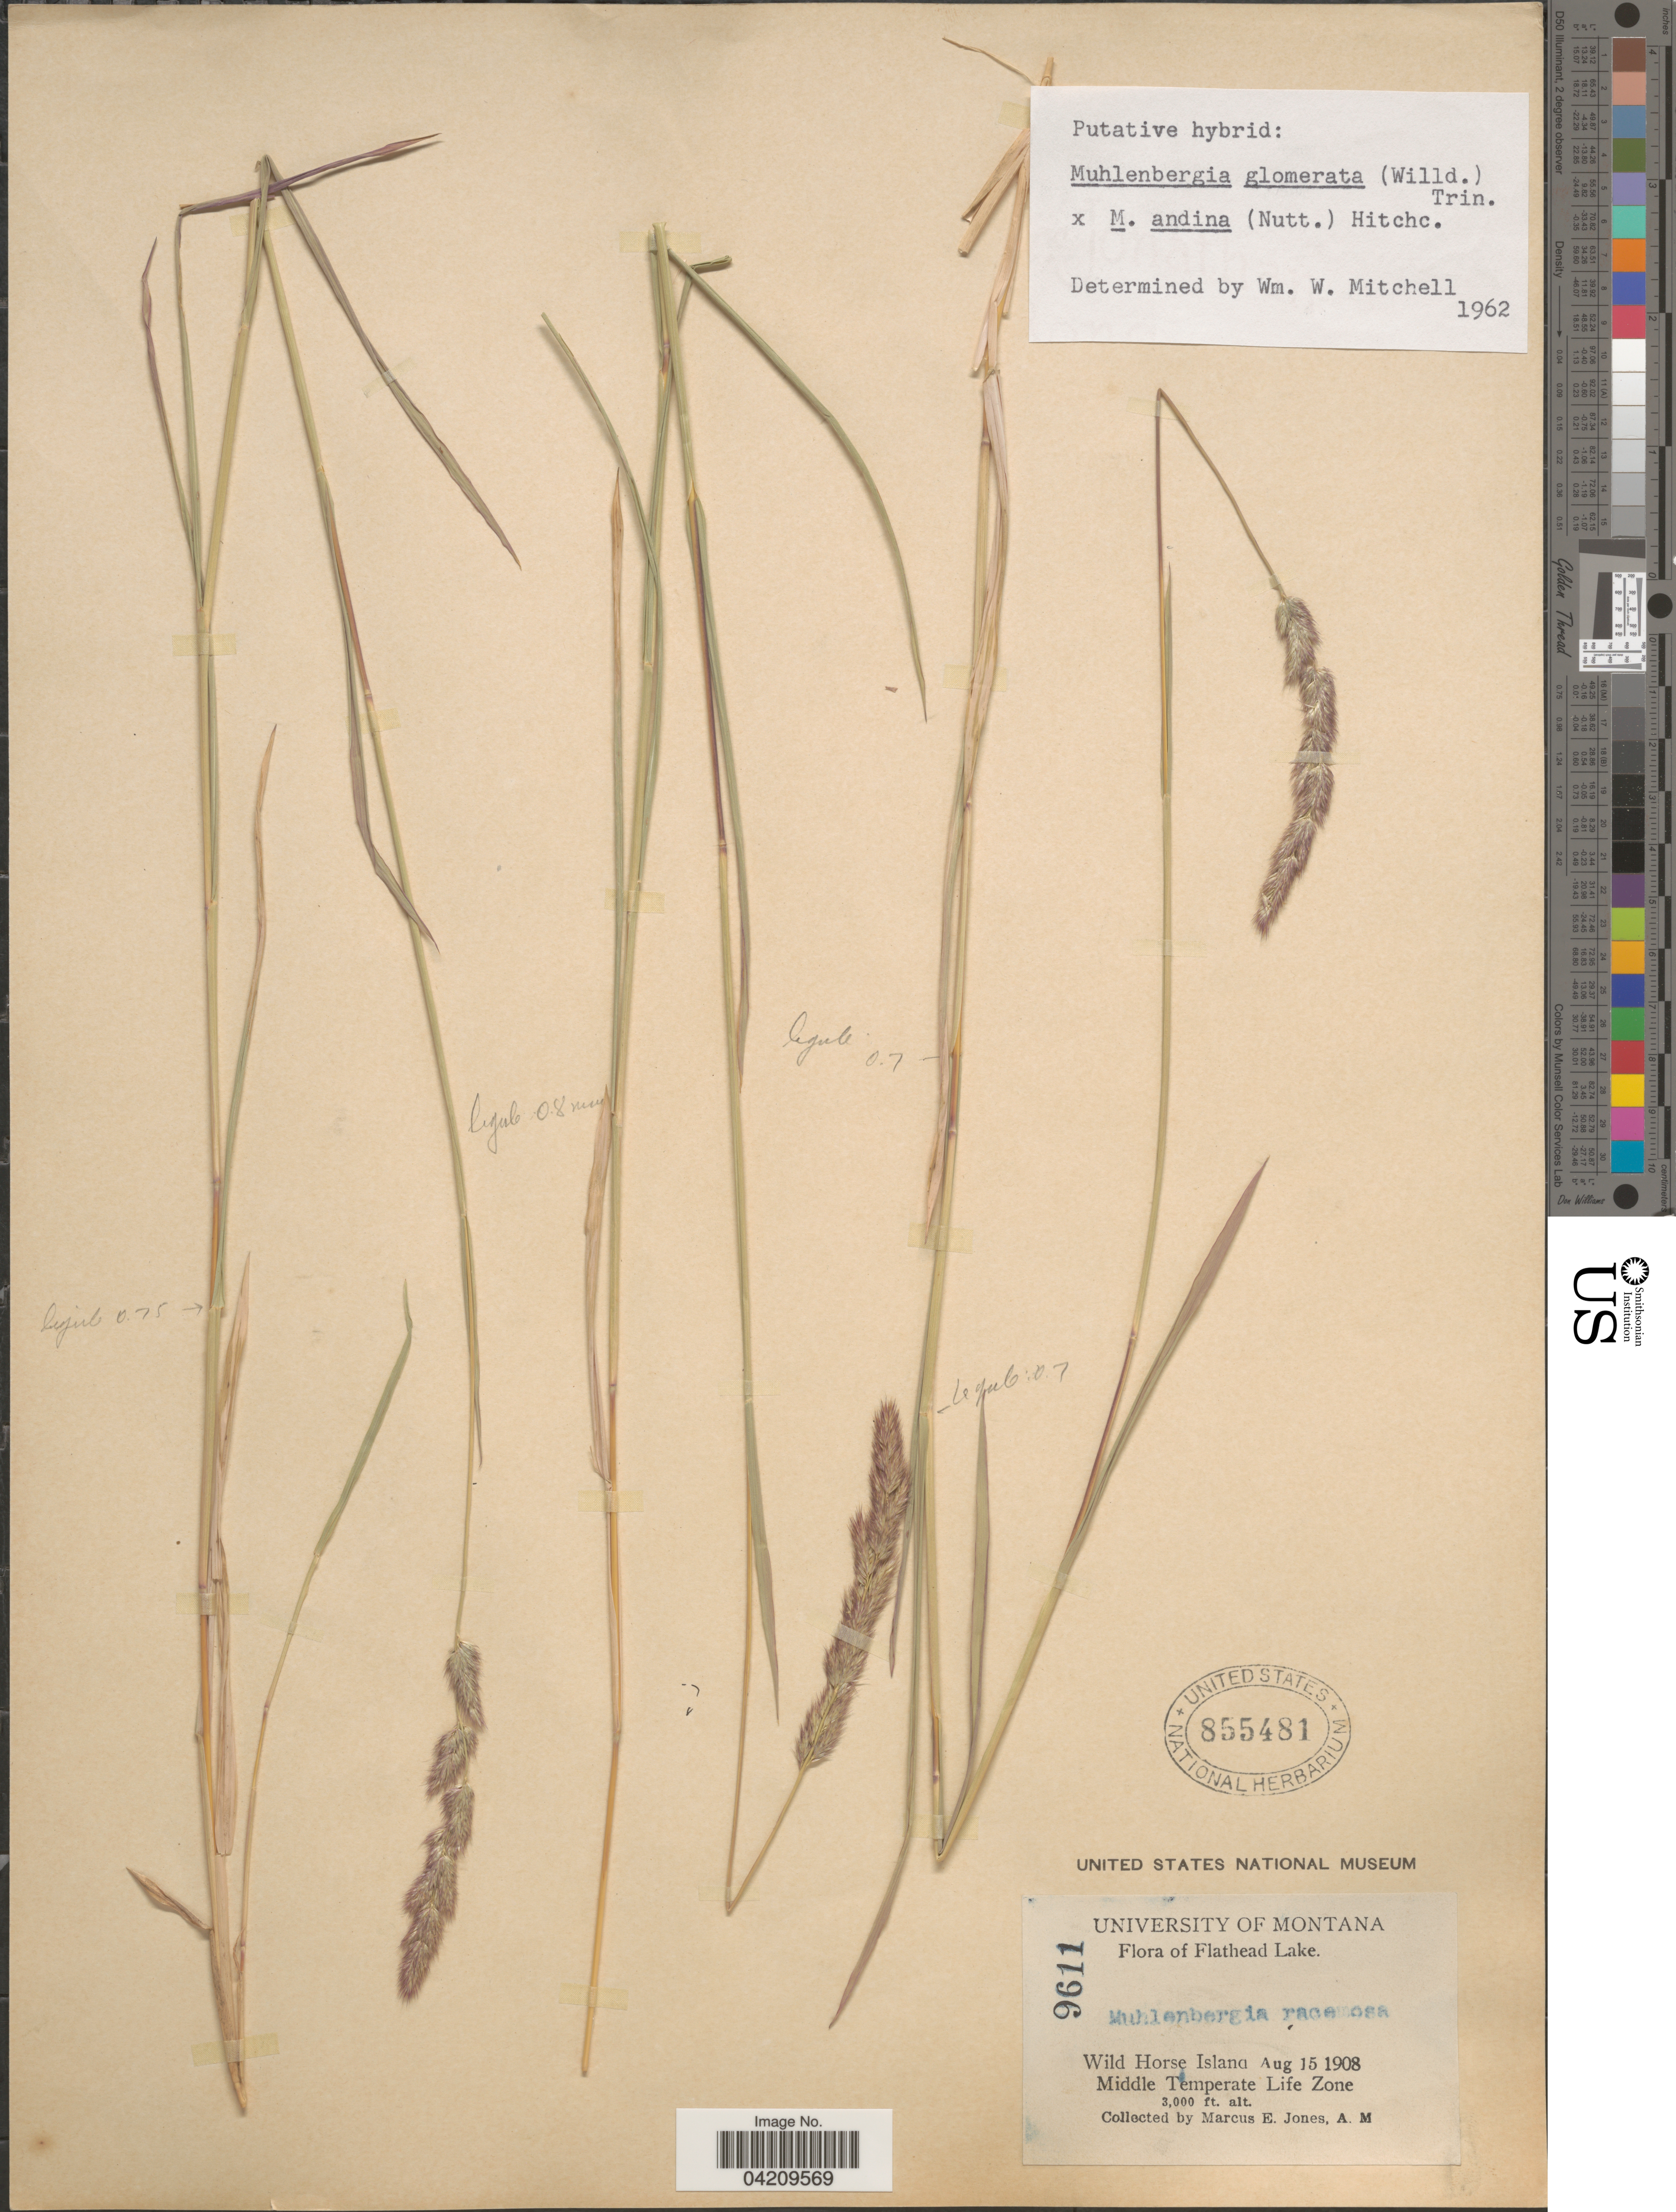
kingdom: Plantae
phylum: Tracheophyta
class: Liliopsida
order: Poales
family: Poaceae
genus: Muhlenbergia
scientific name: Muhlenbergia glomerata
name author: (Willd.) Trin.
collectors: M. E. Jones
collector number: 9611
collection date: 1908-08-15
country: United States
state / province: Montana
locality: Flathead Lake. Wild Horse Island. Middle Temperate Life Zone.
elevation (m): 914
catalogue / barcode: US 855481